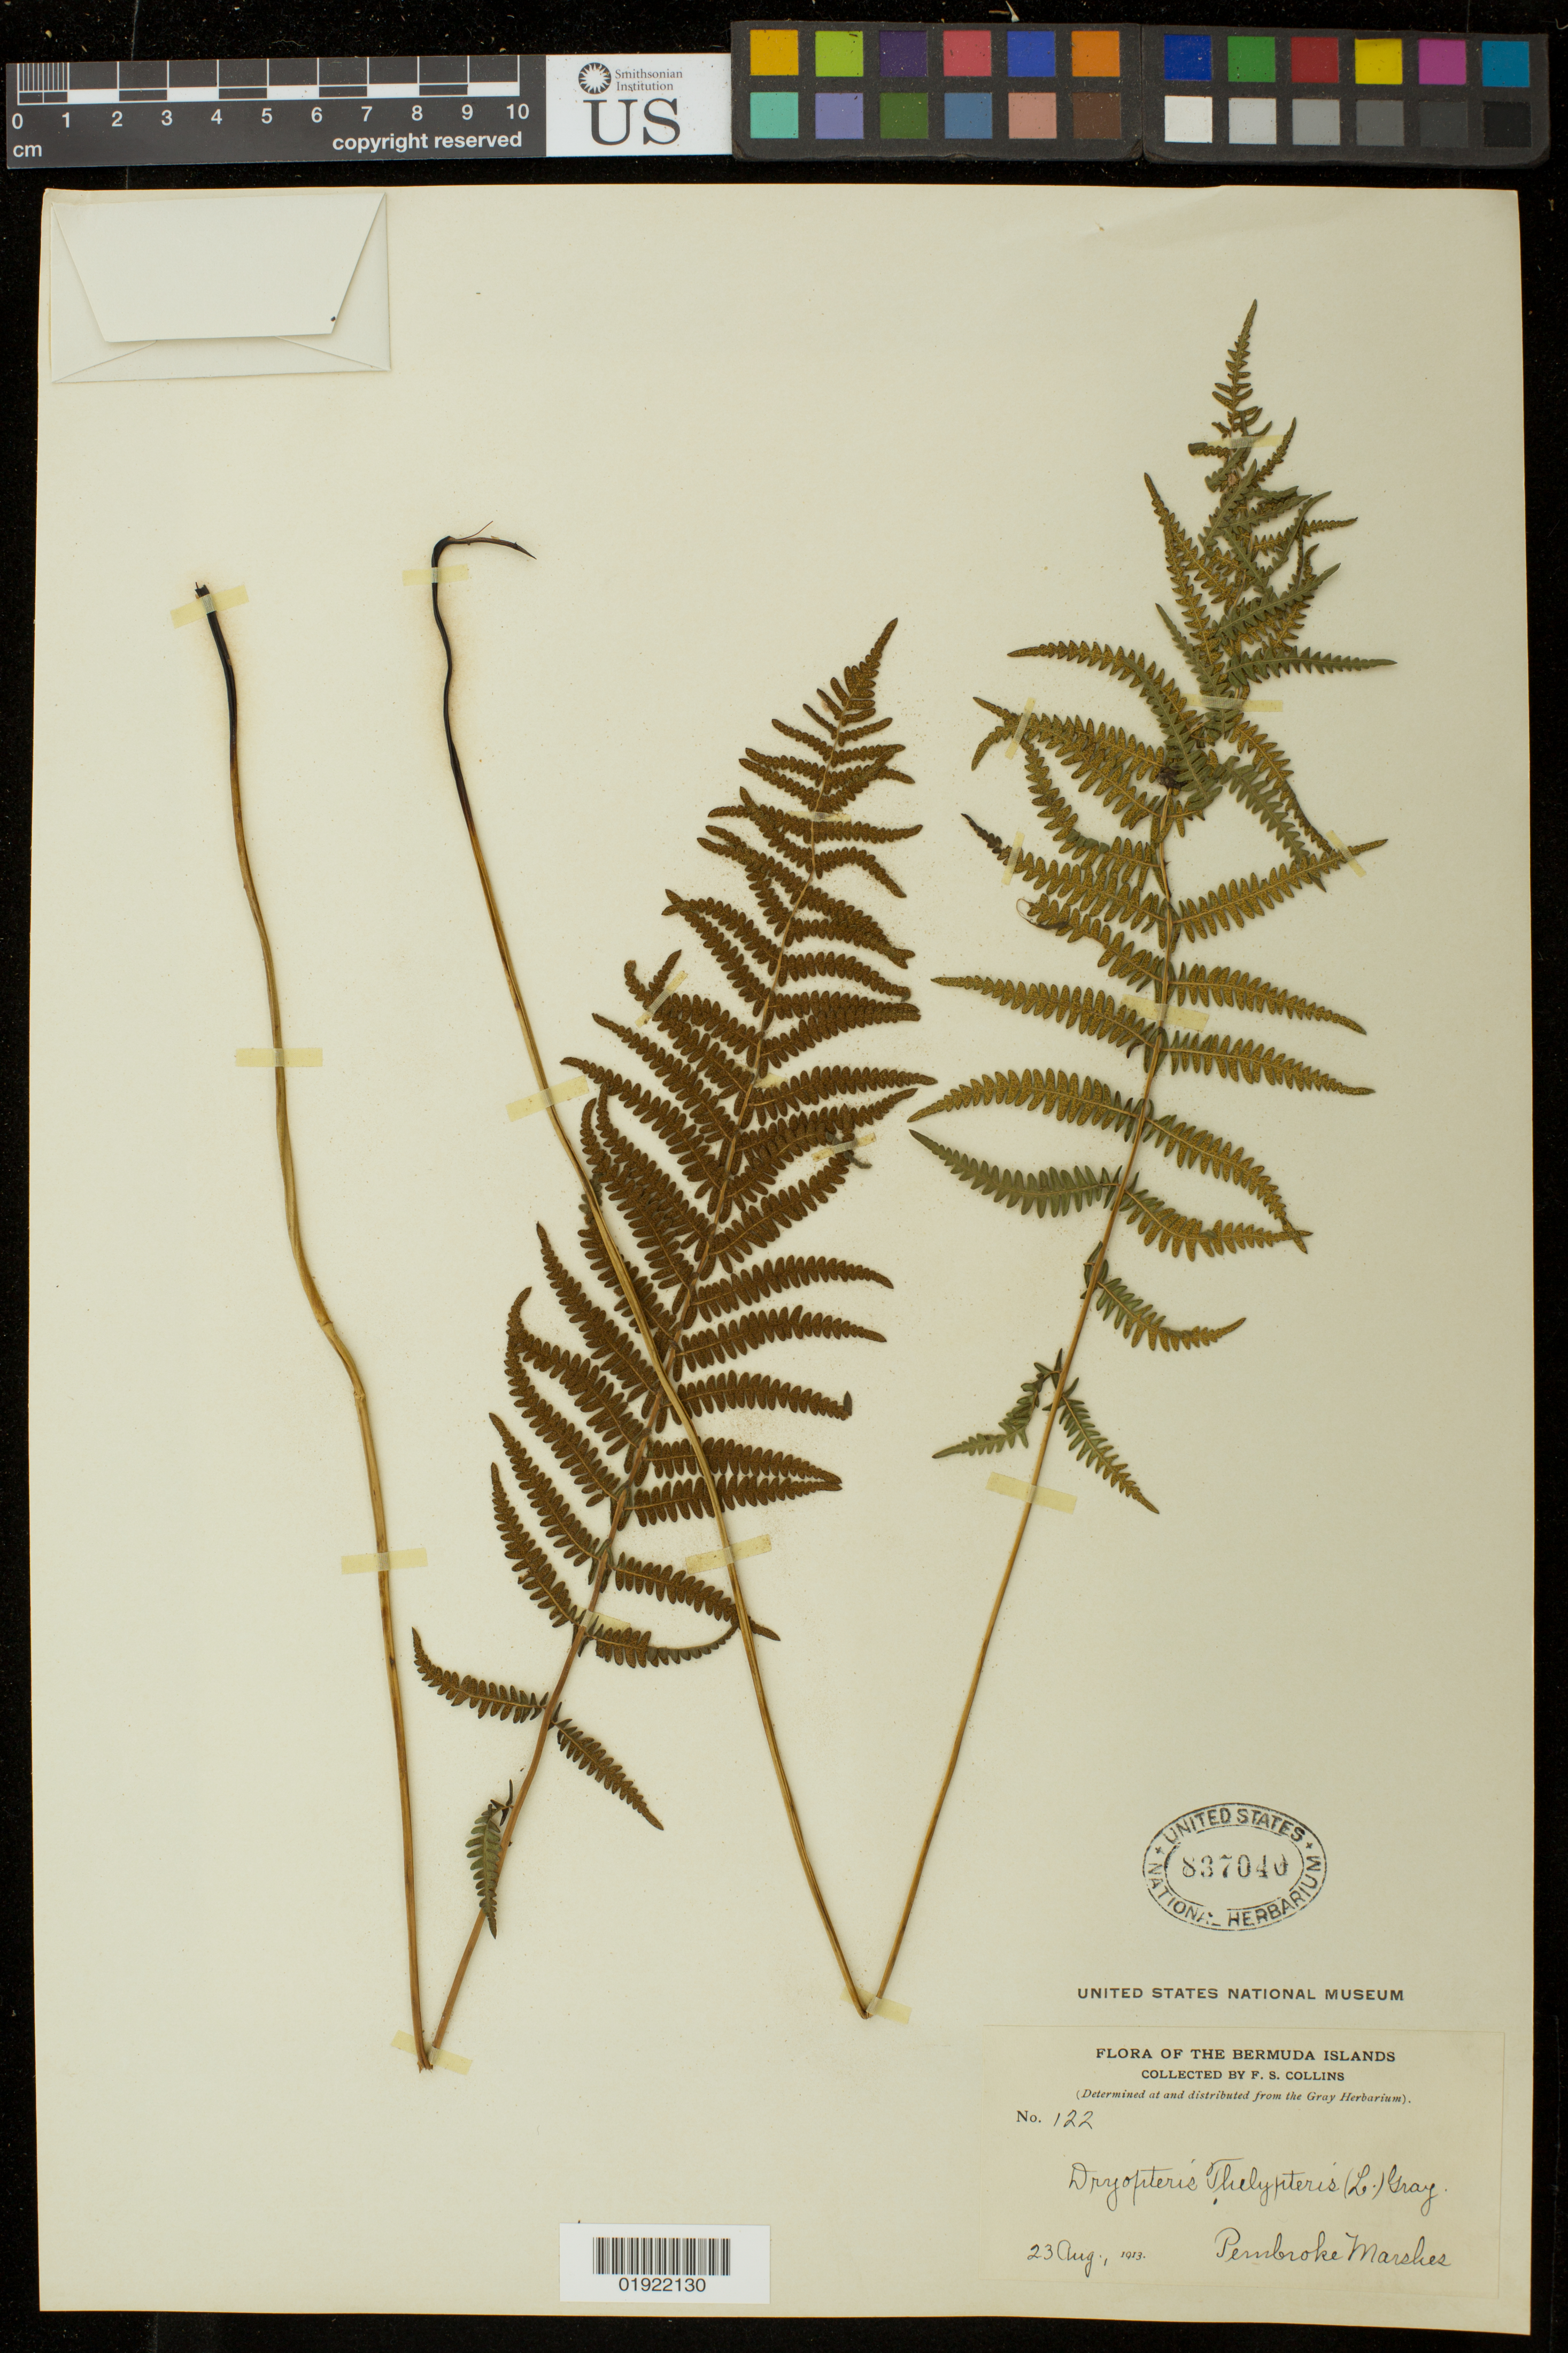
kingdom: Plantae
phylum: Tracheophyta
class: Polypodiopsida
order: Polypodiales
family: Thelypteridaceae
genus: Thelypteris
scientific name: Thelypteris palustris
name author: (Salisb.) Schott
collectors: F. Collins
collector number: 122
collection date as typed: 23 Aug 1913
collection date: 1913-08-23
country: Bermuda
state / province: Pembroke Parish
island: Bermuda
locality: Pembroke Marshes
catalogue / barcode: US 837040